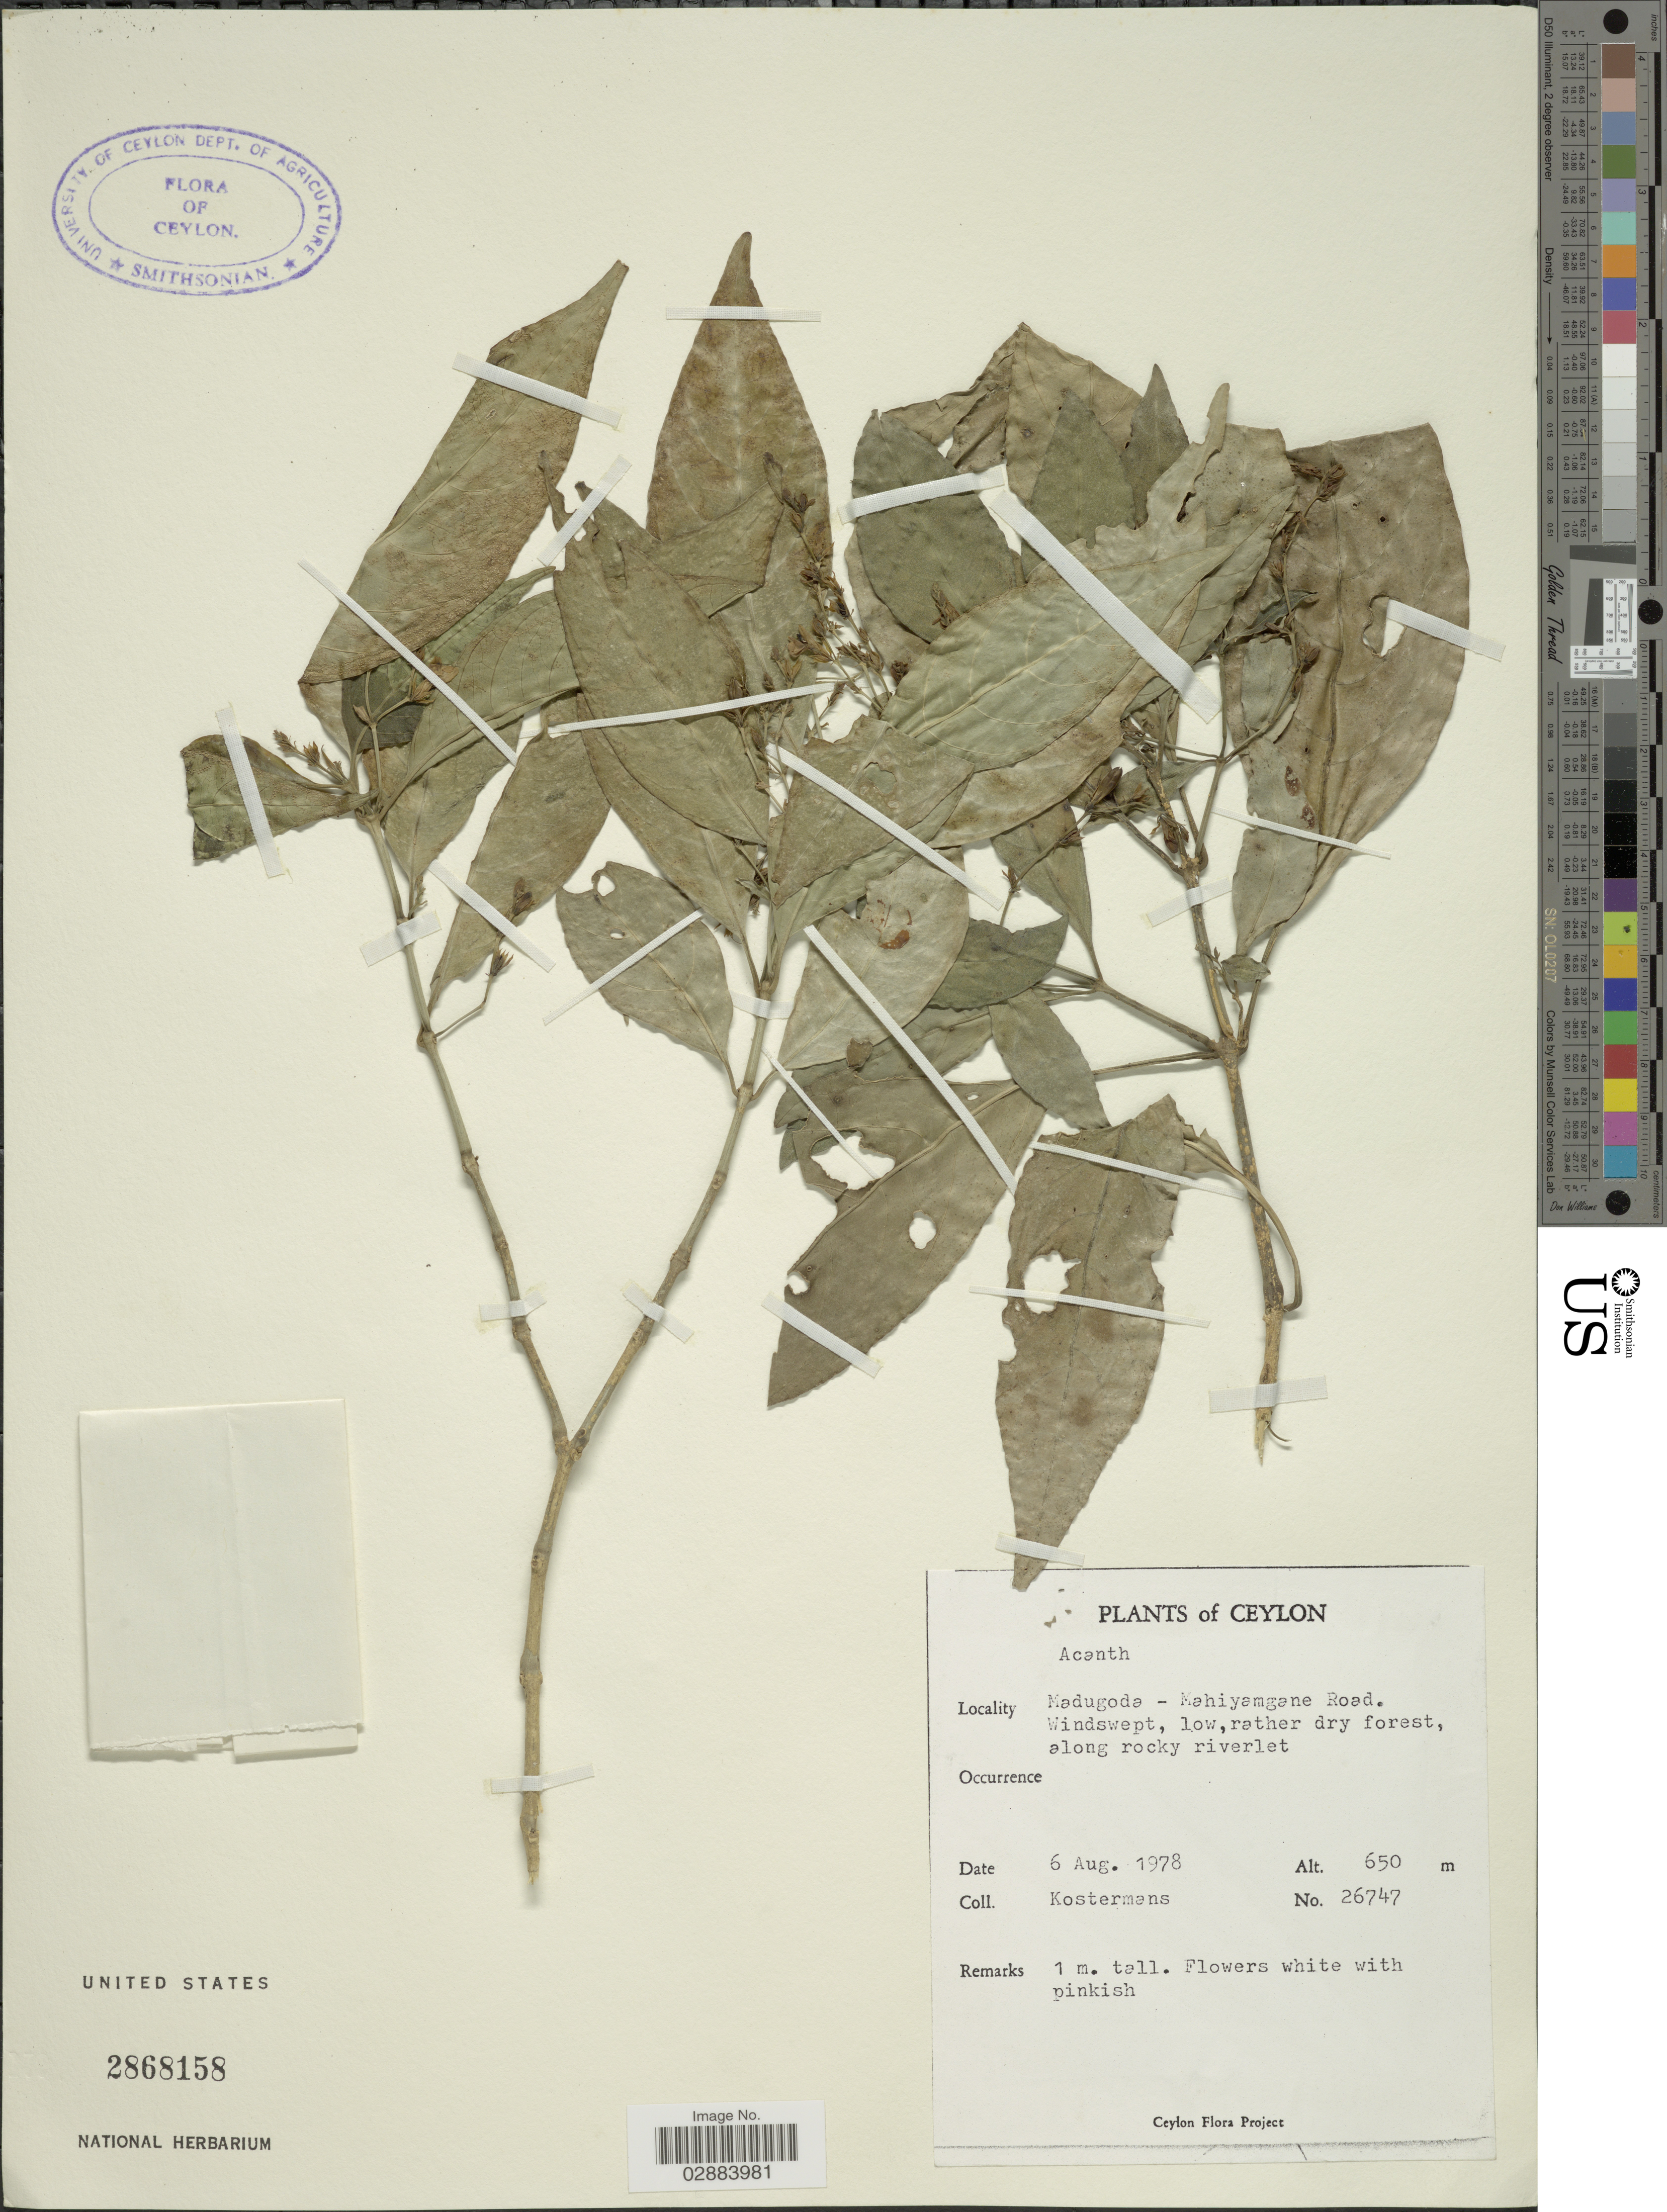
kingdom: Plantae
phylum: Tracheophyta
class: Magnoliopsida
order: Lamiales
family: Acanthaceae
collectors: Kostermans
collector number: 26747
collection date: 1978-08-06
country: Sri Lanka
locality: Ceylon. Madugoda - Mahiyamgane Road.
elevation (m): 650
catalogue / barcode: US 2868158